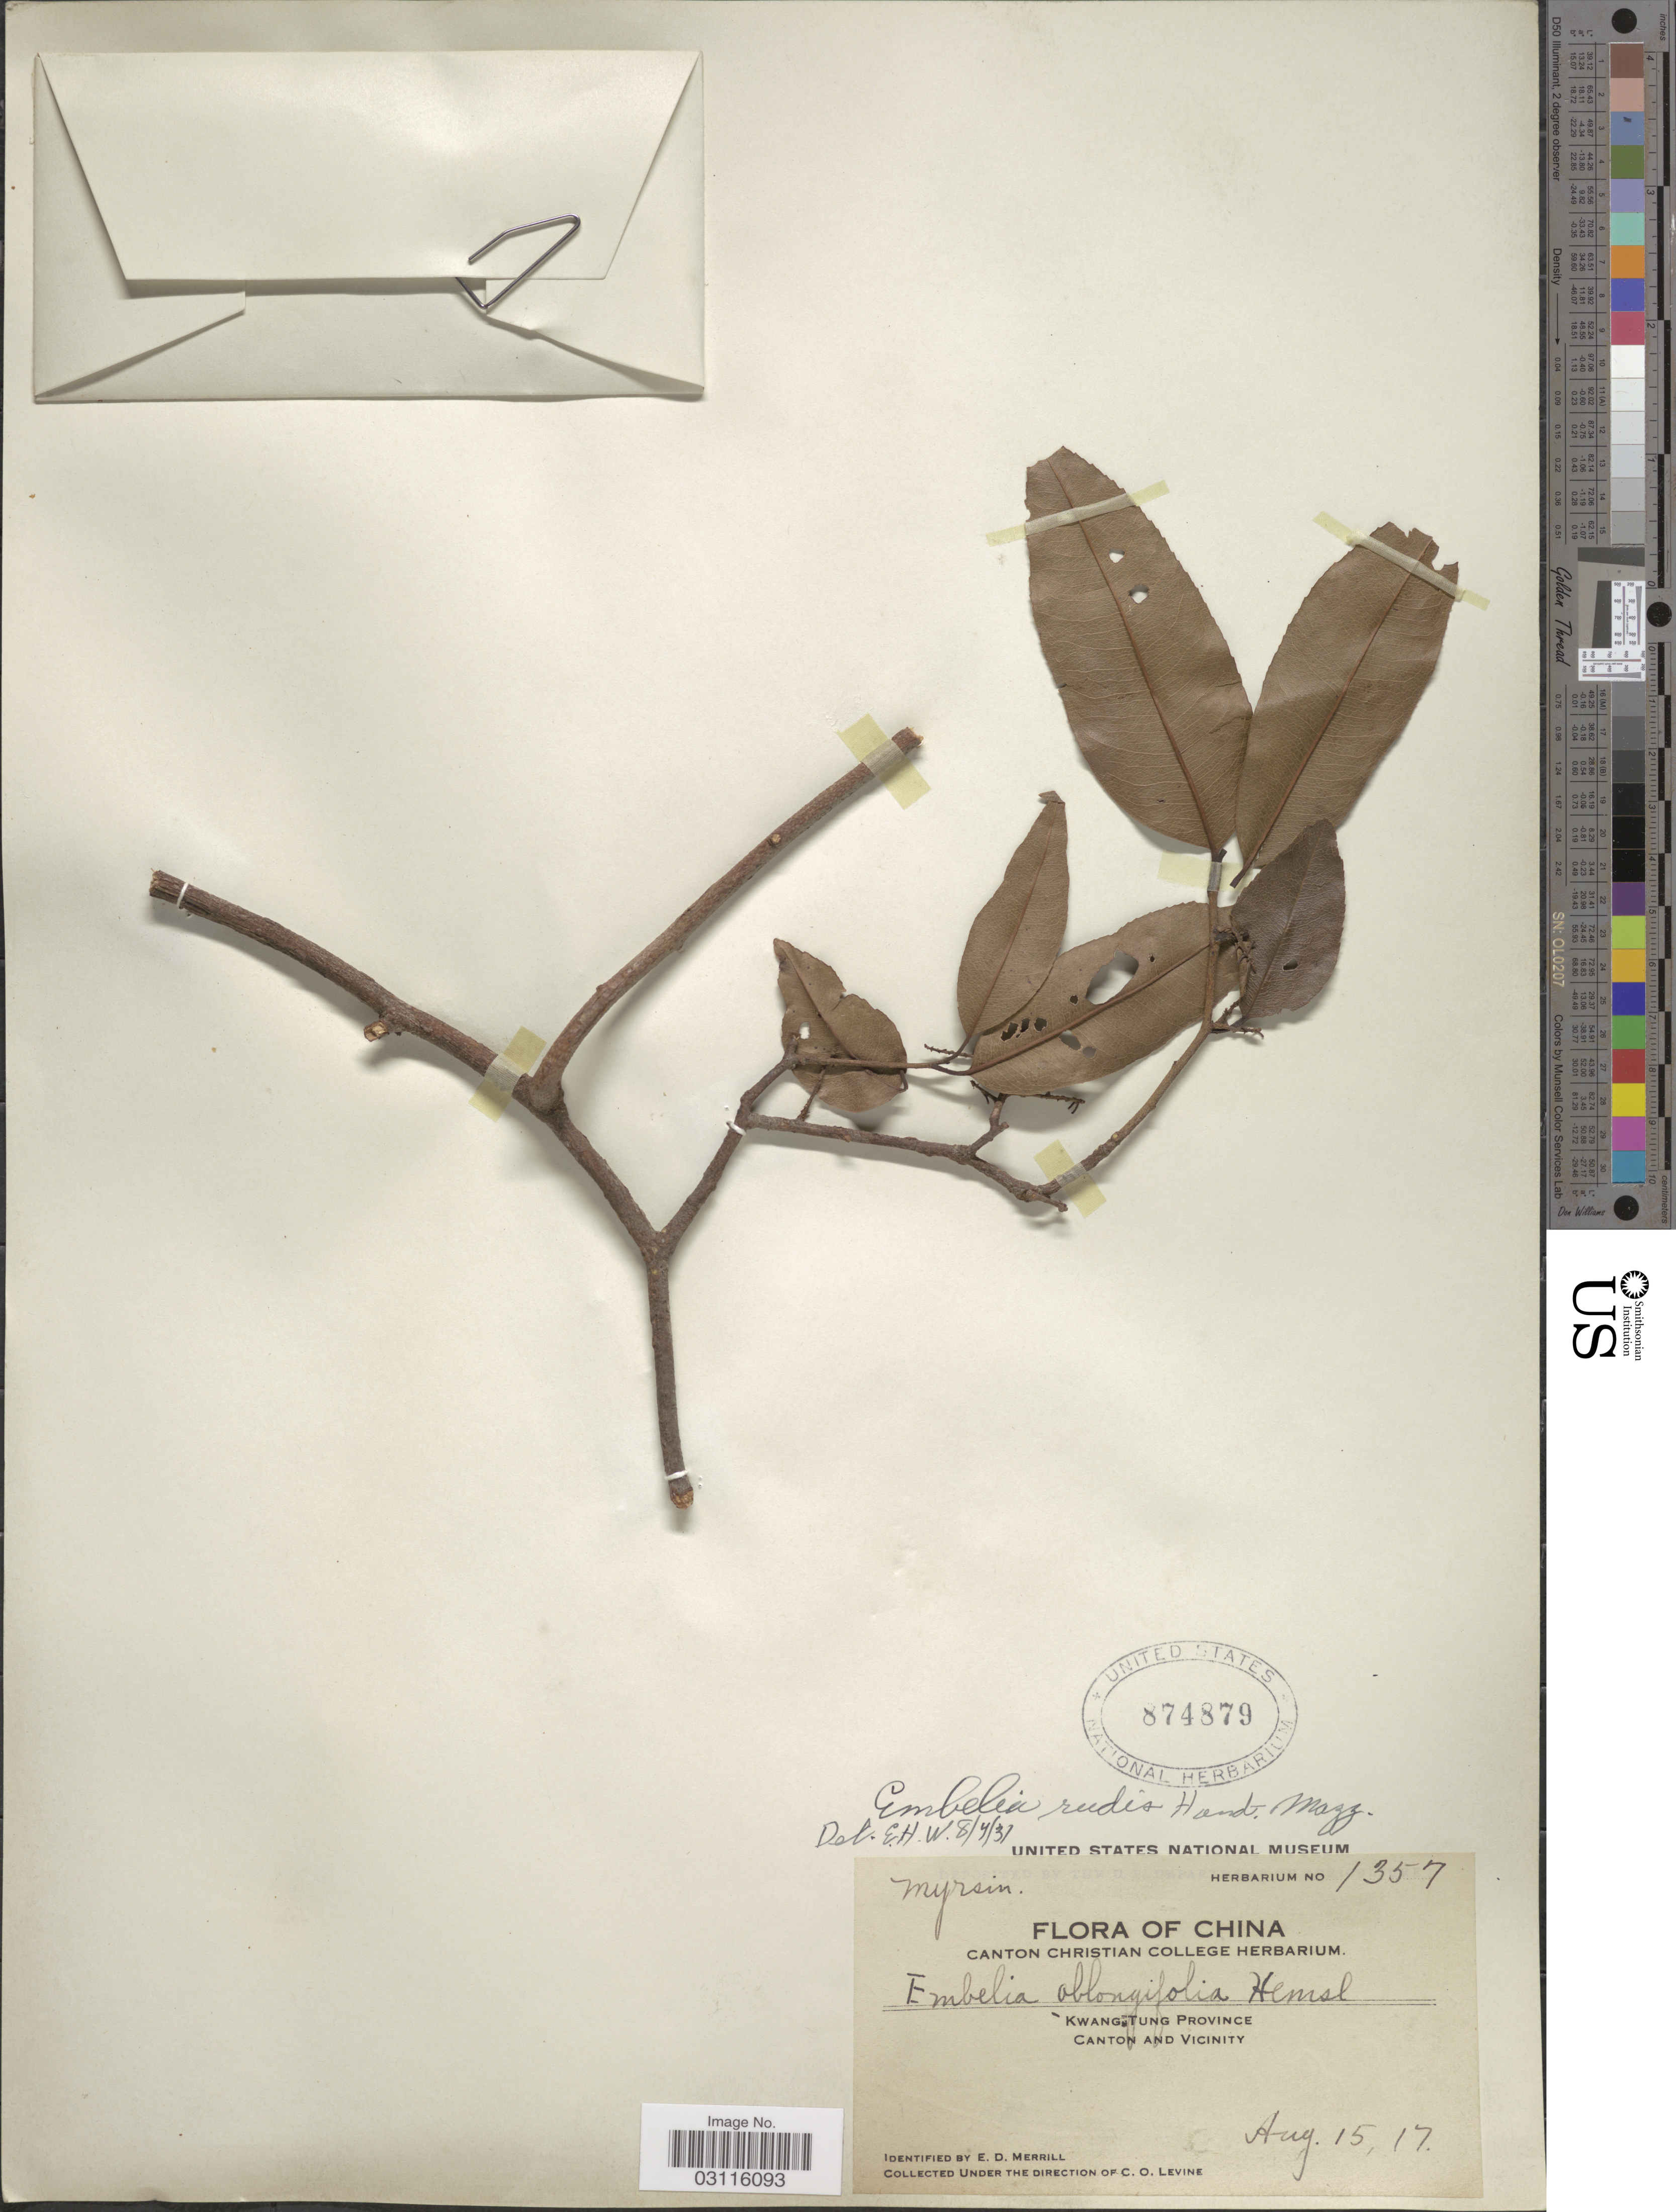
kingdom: Plantae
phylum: Tracheophyta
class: Magnoliopsida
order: Ericales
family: Primulaceae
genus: Embelia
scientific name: Embelia rudis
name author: Hand.-Mazz.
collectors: C. O. Levine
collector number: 1357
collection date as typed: Transcribed d/m/y: 15/8/17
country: China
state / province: Guangdong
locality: Kwangtung Province, Canton and Vicinity.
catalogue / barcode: US 874879